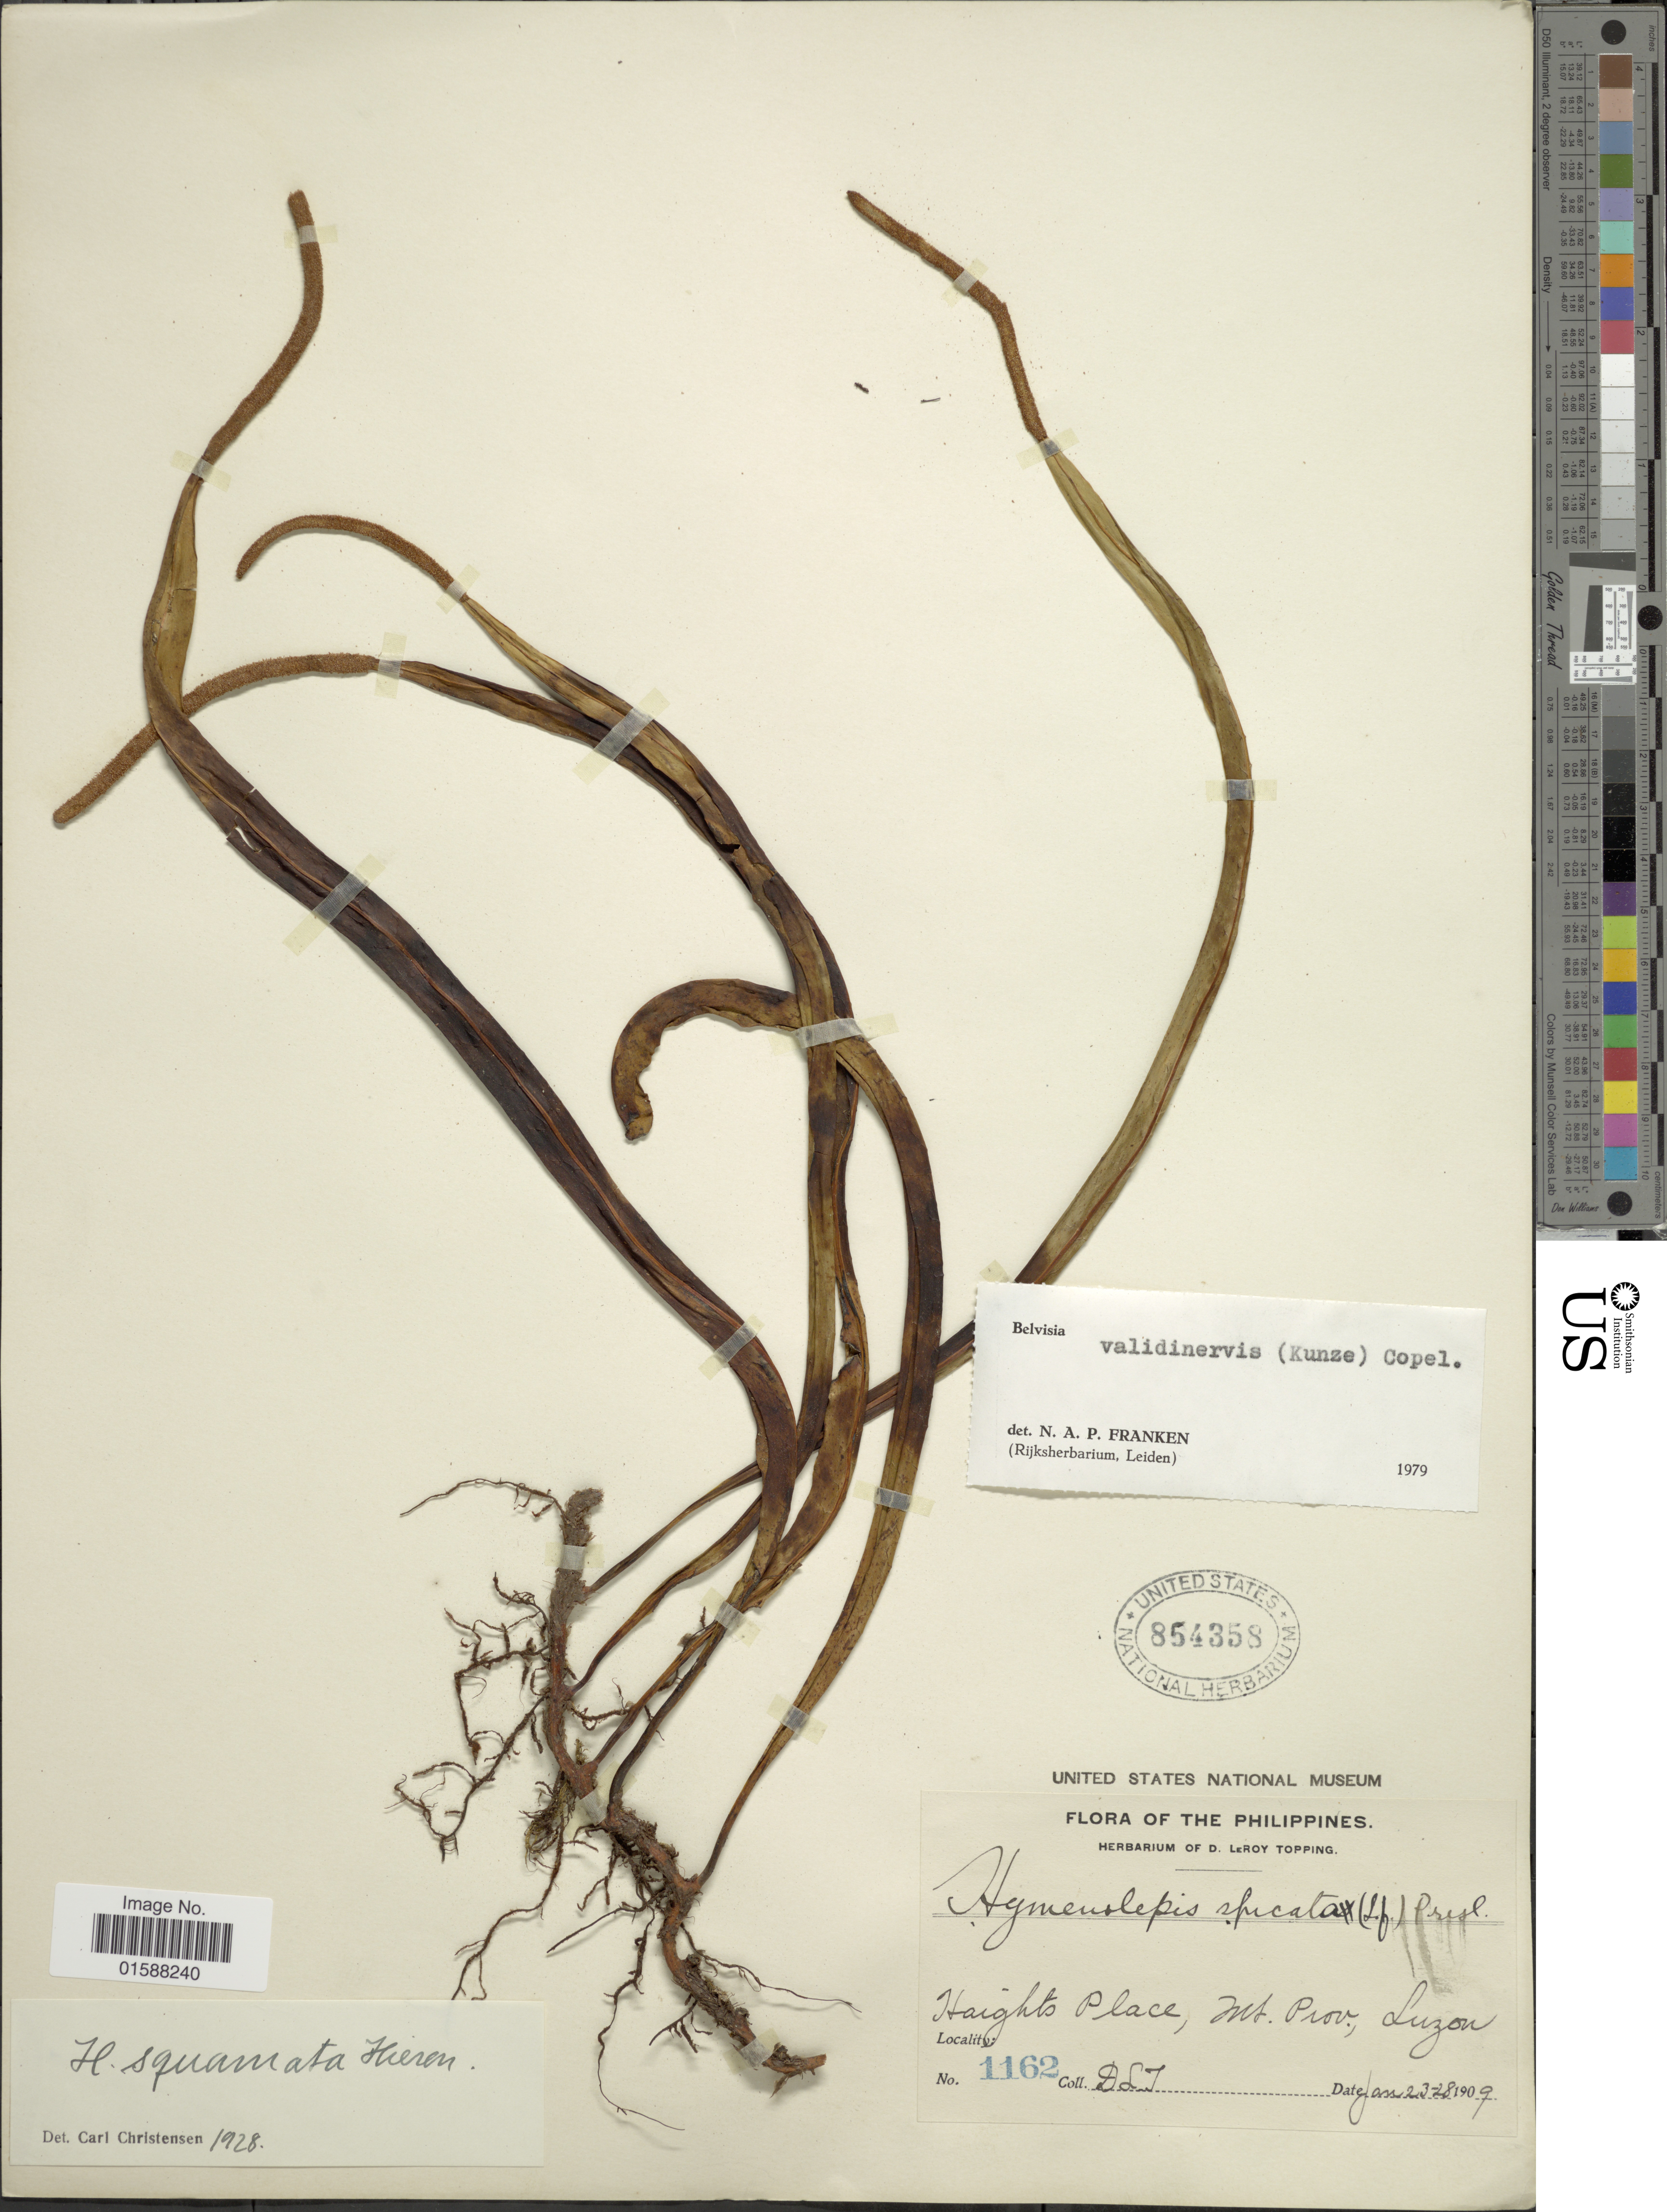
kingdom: Plantae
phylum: Tracheophyta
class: Polypodiopsida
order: Polypodiales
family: Polypodiaceae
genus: Lepisorus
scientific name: Lepisorus validinervis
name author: (Kunze) Li S. Wang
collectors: D. L. Topping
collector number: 1162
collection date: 1909-01-23/1909-01-28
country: Philippines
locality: Haights Place, Mt. Prov., Luzon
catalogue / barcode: US 854358